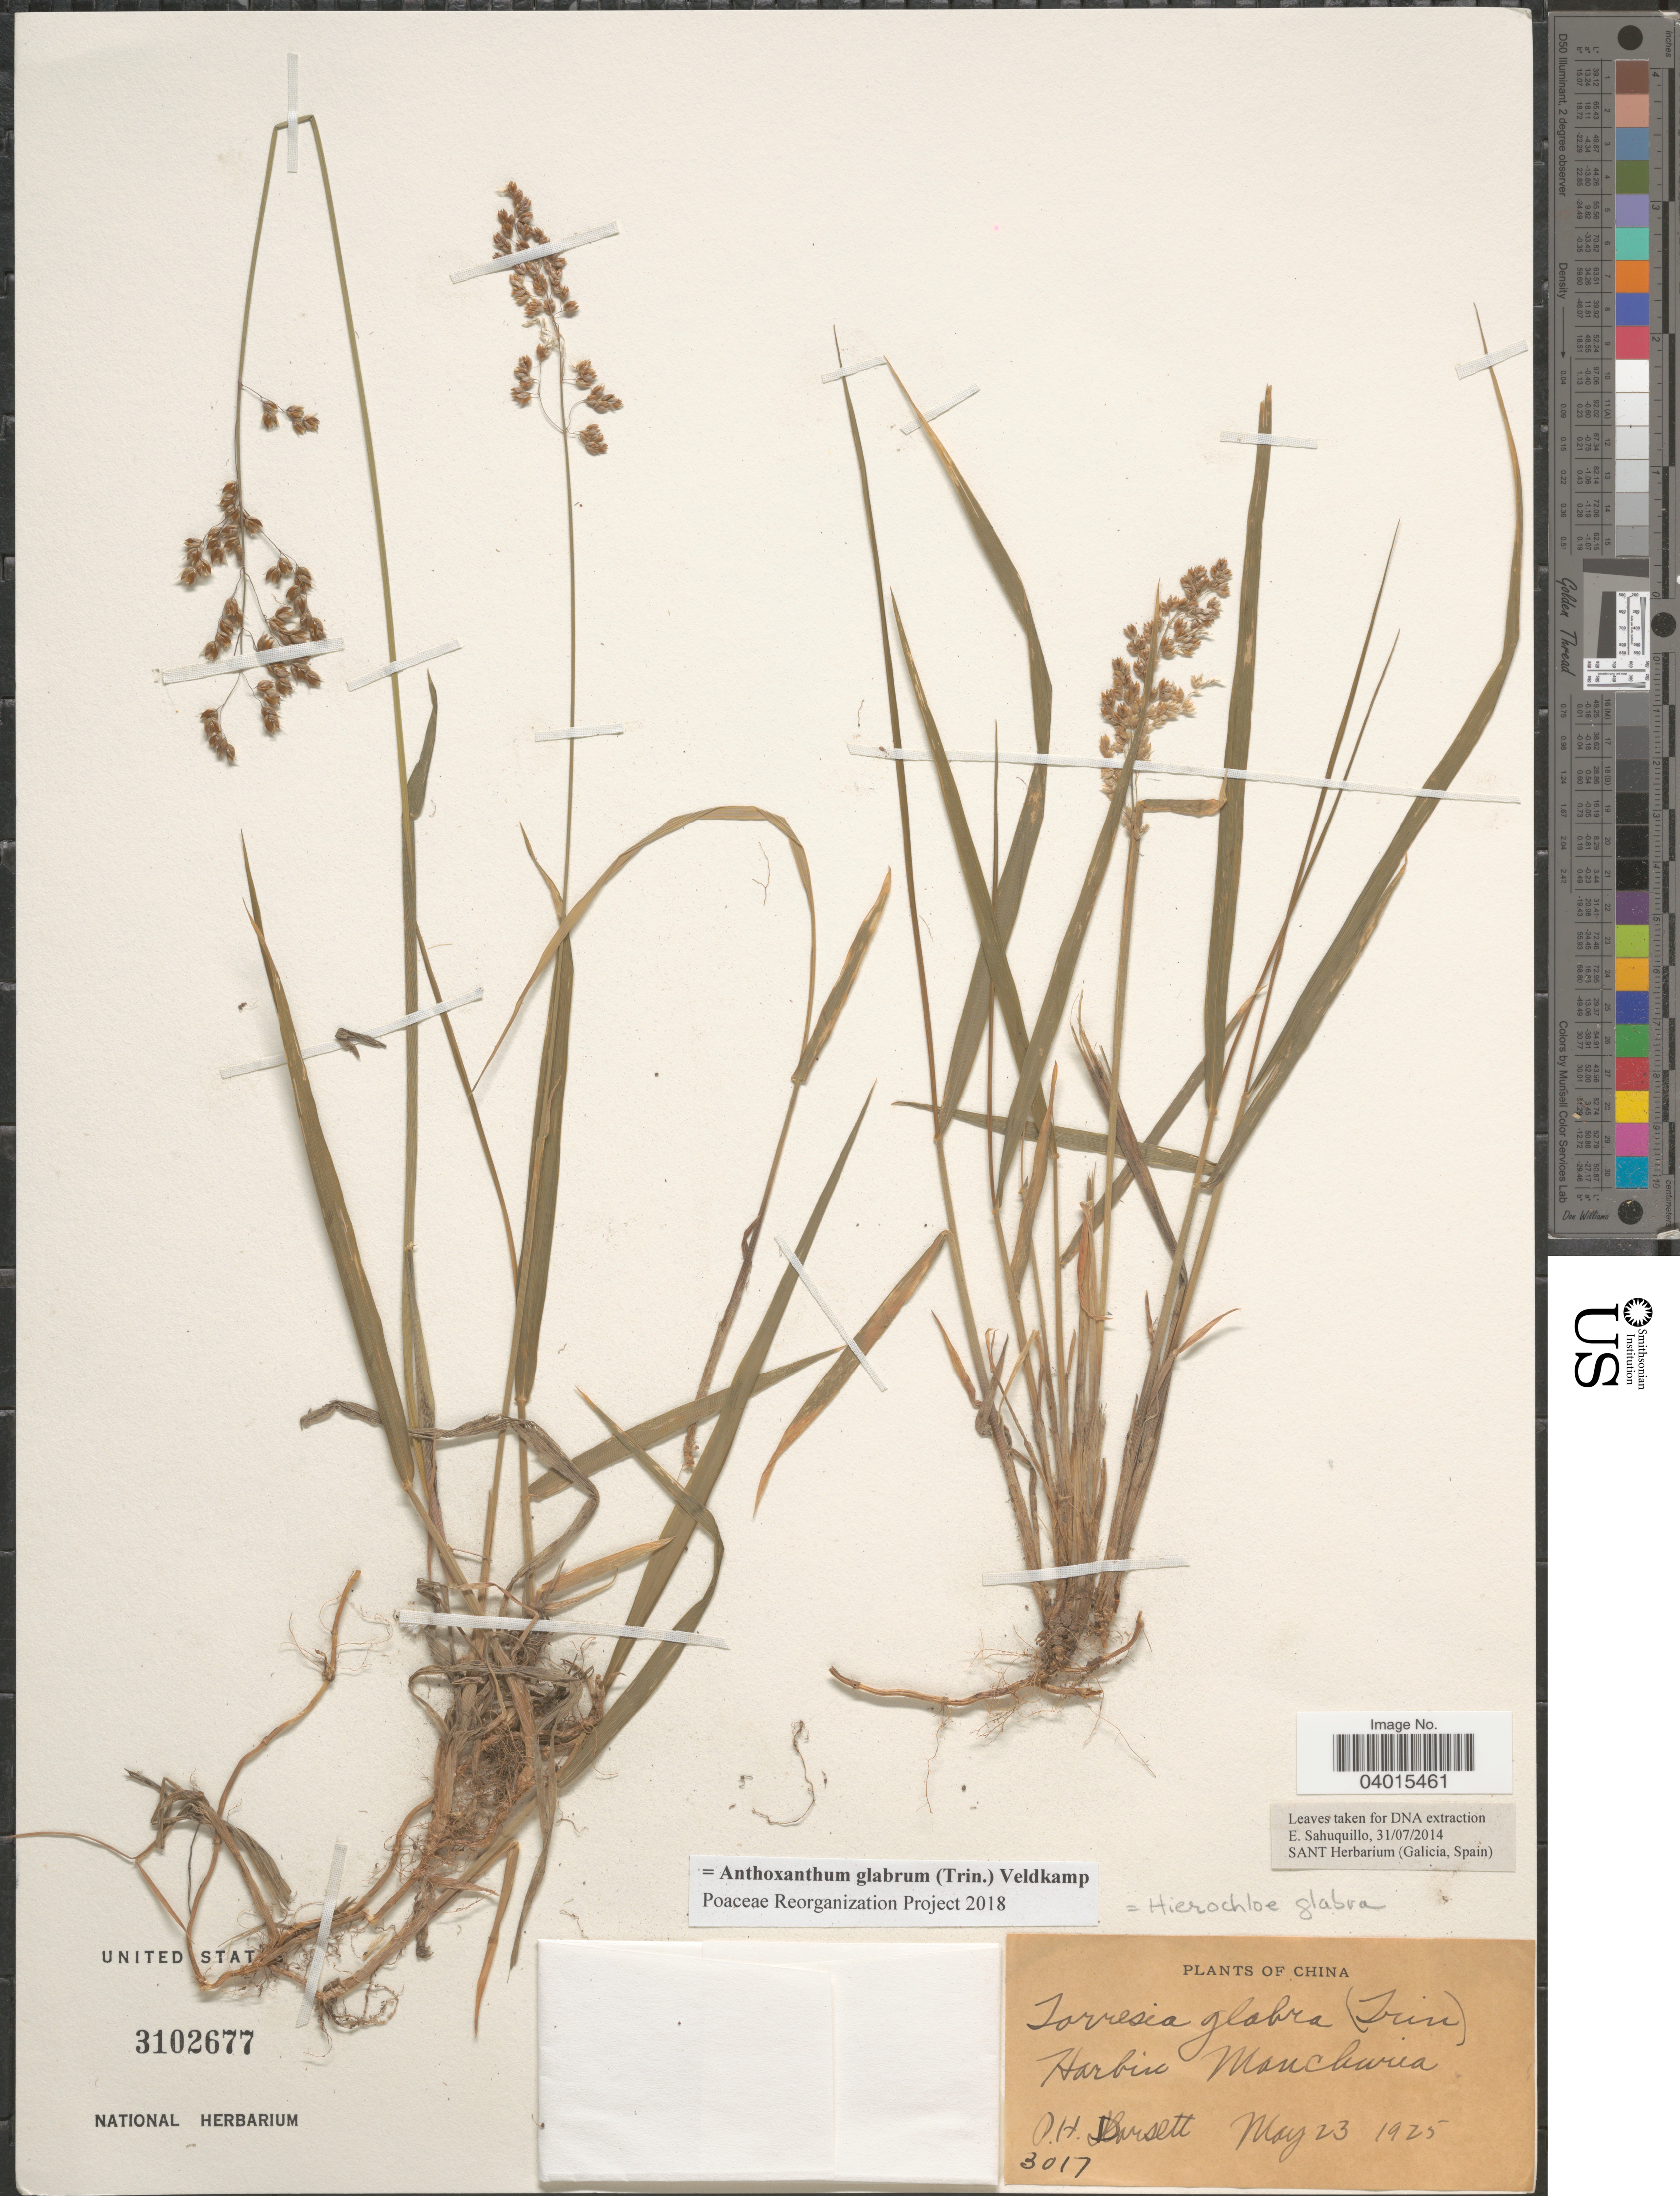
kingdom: Plantae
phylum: Tracheophyta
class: Liliopsida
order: Poales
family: Poaceae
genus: Anthoxanthum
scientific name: Anthoxanthum glabrum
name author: (Trin.) Veldkamp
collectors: P. H. Dorsett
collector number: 3017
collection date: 1925-05-23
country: China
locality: Harbin, Manchuria.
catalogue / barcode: US 3102677